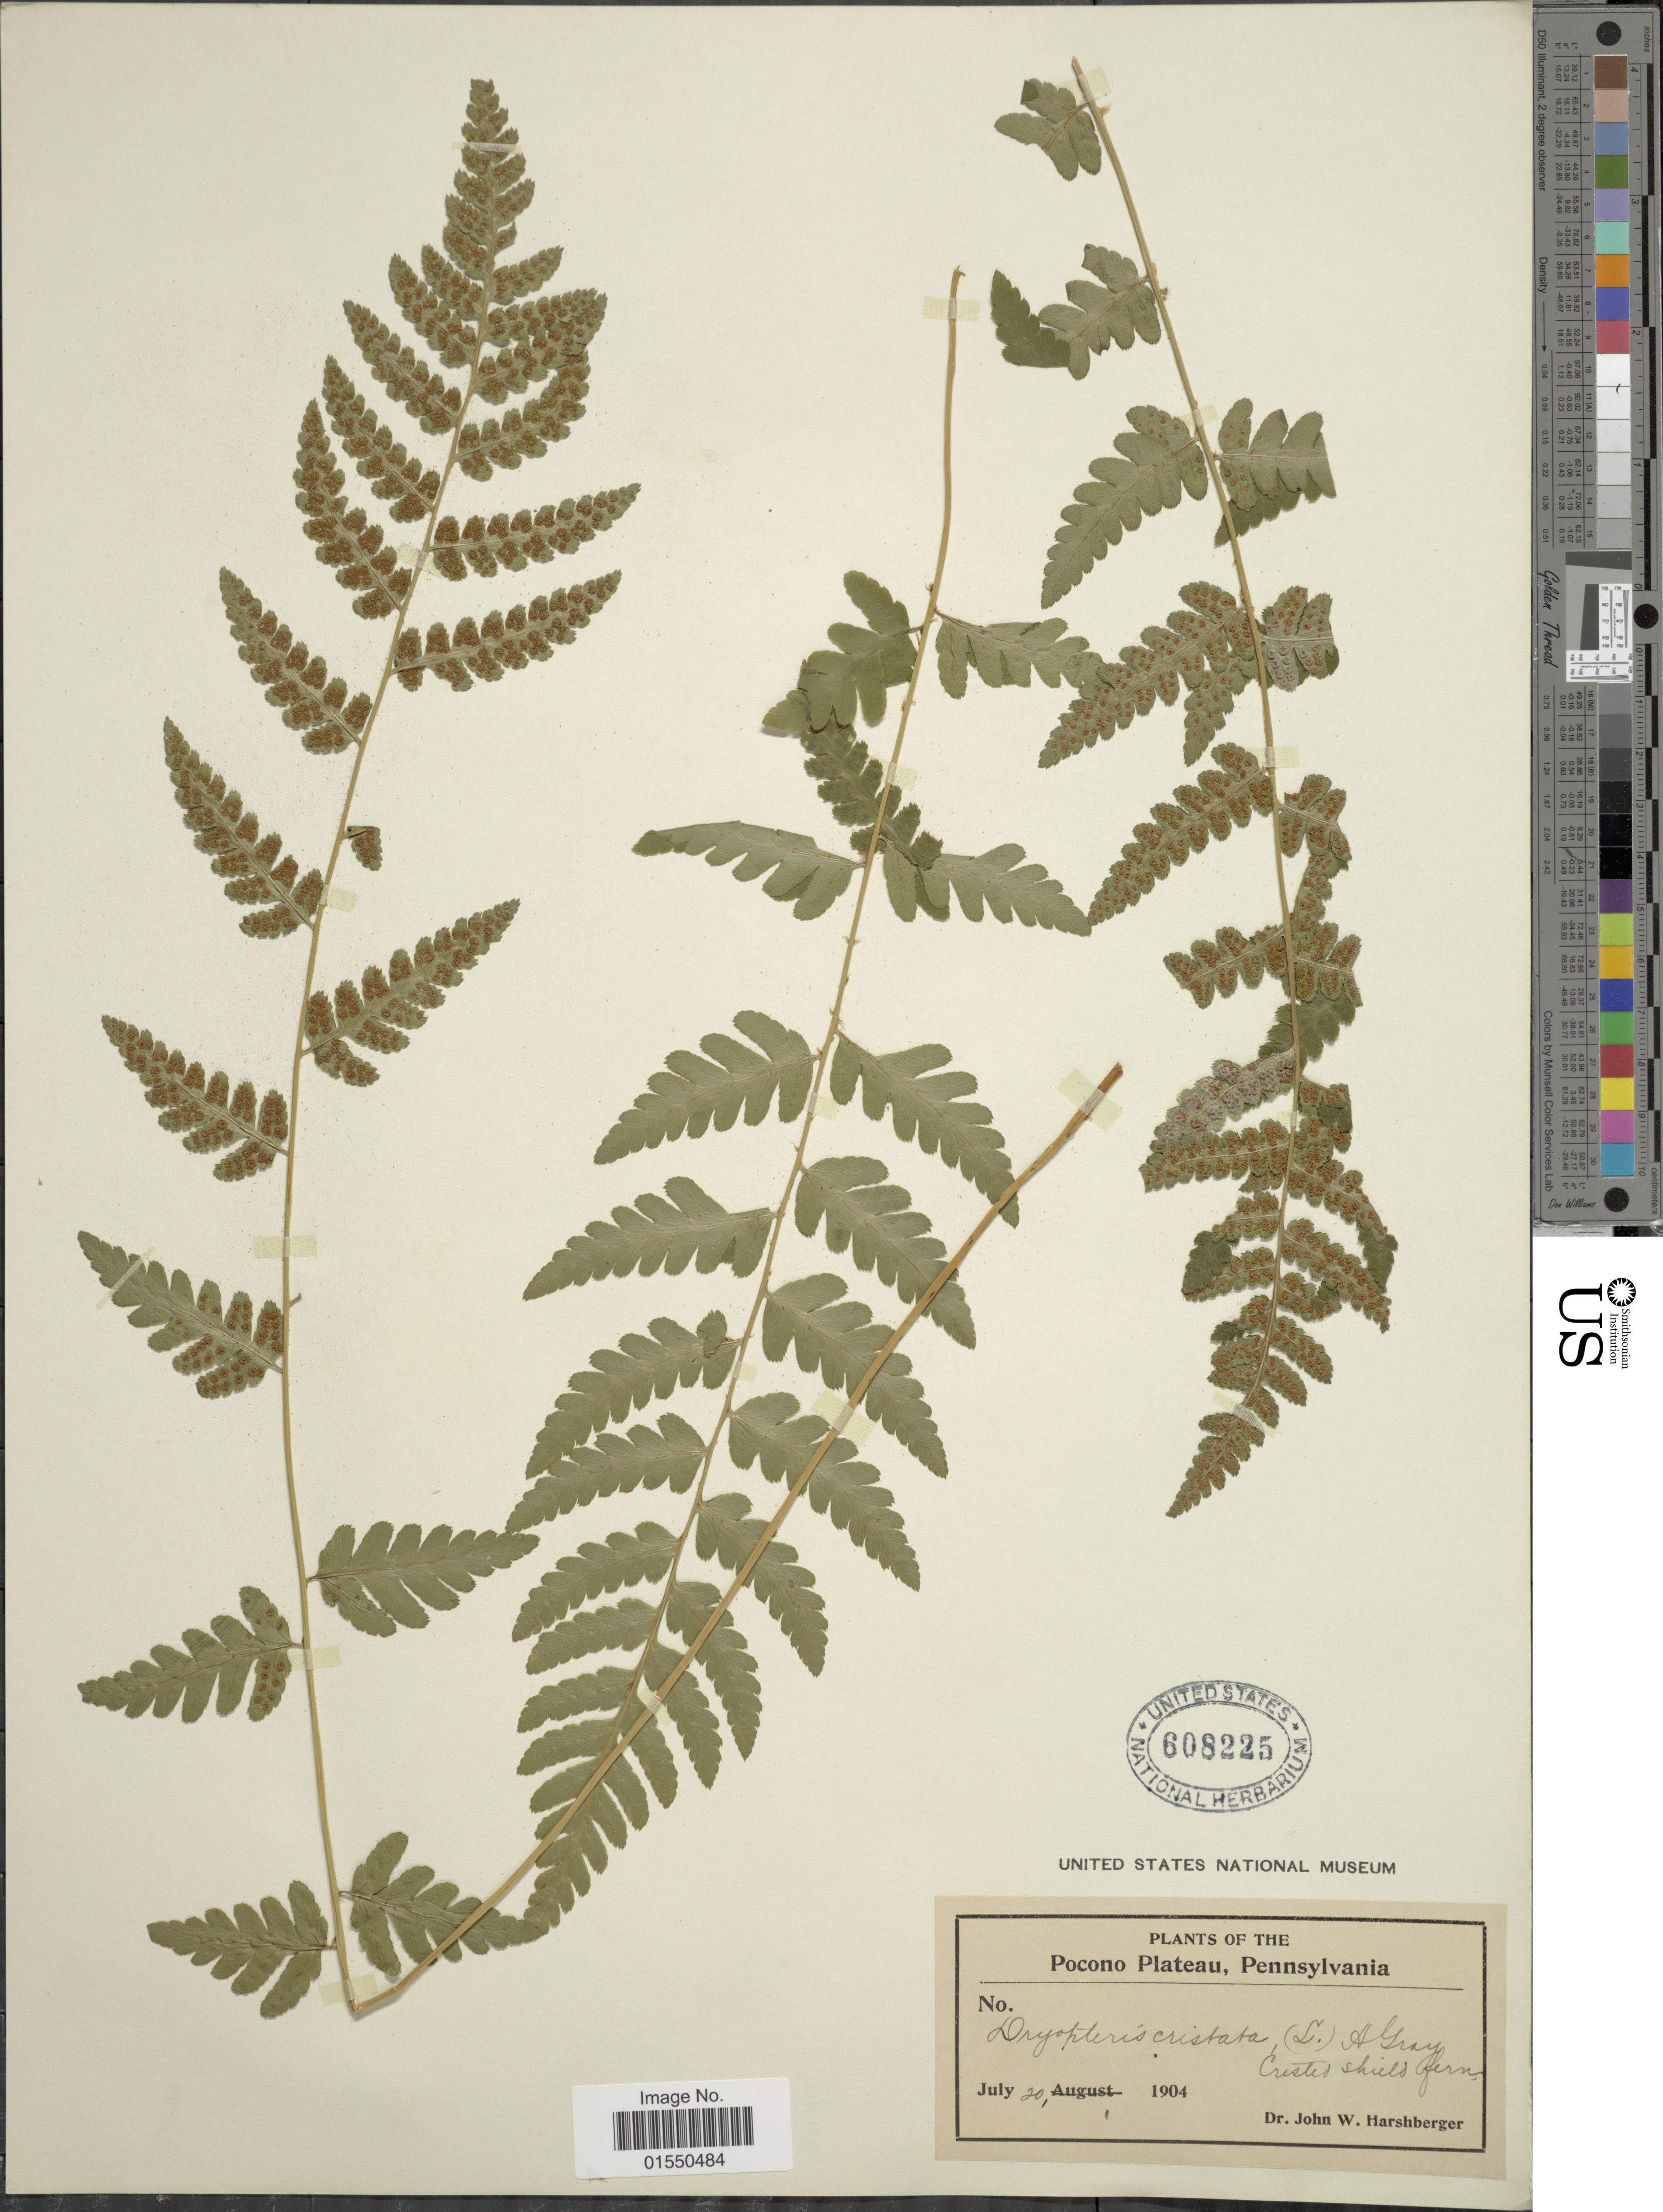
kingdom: Plantae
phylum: Tracheophyta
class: Polypodiopsida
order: Polypodiales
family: Dryopteridaceae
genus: Dryopteris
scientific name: Dryopteris cristata var. spinulosa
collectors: J. W. Harshberger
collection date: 1904-07-20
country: United States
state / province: Pennsylvania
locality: Pocono Plauteau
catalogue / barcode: US 608225